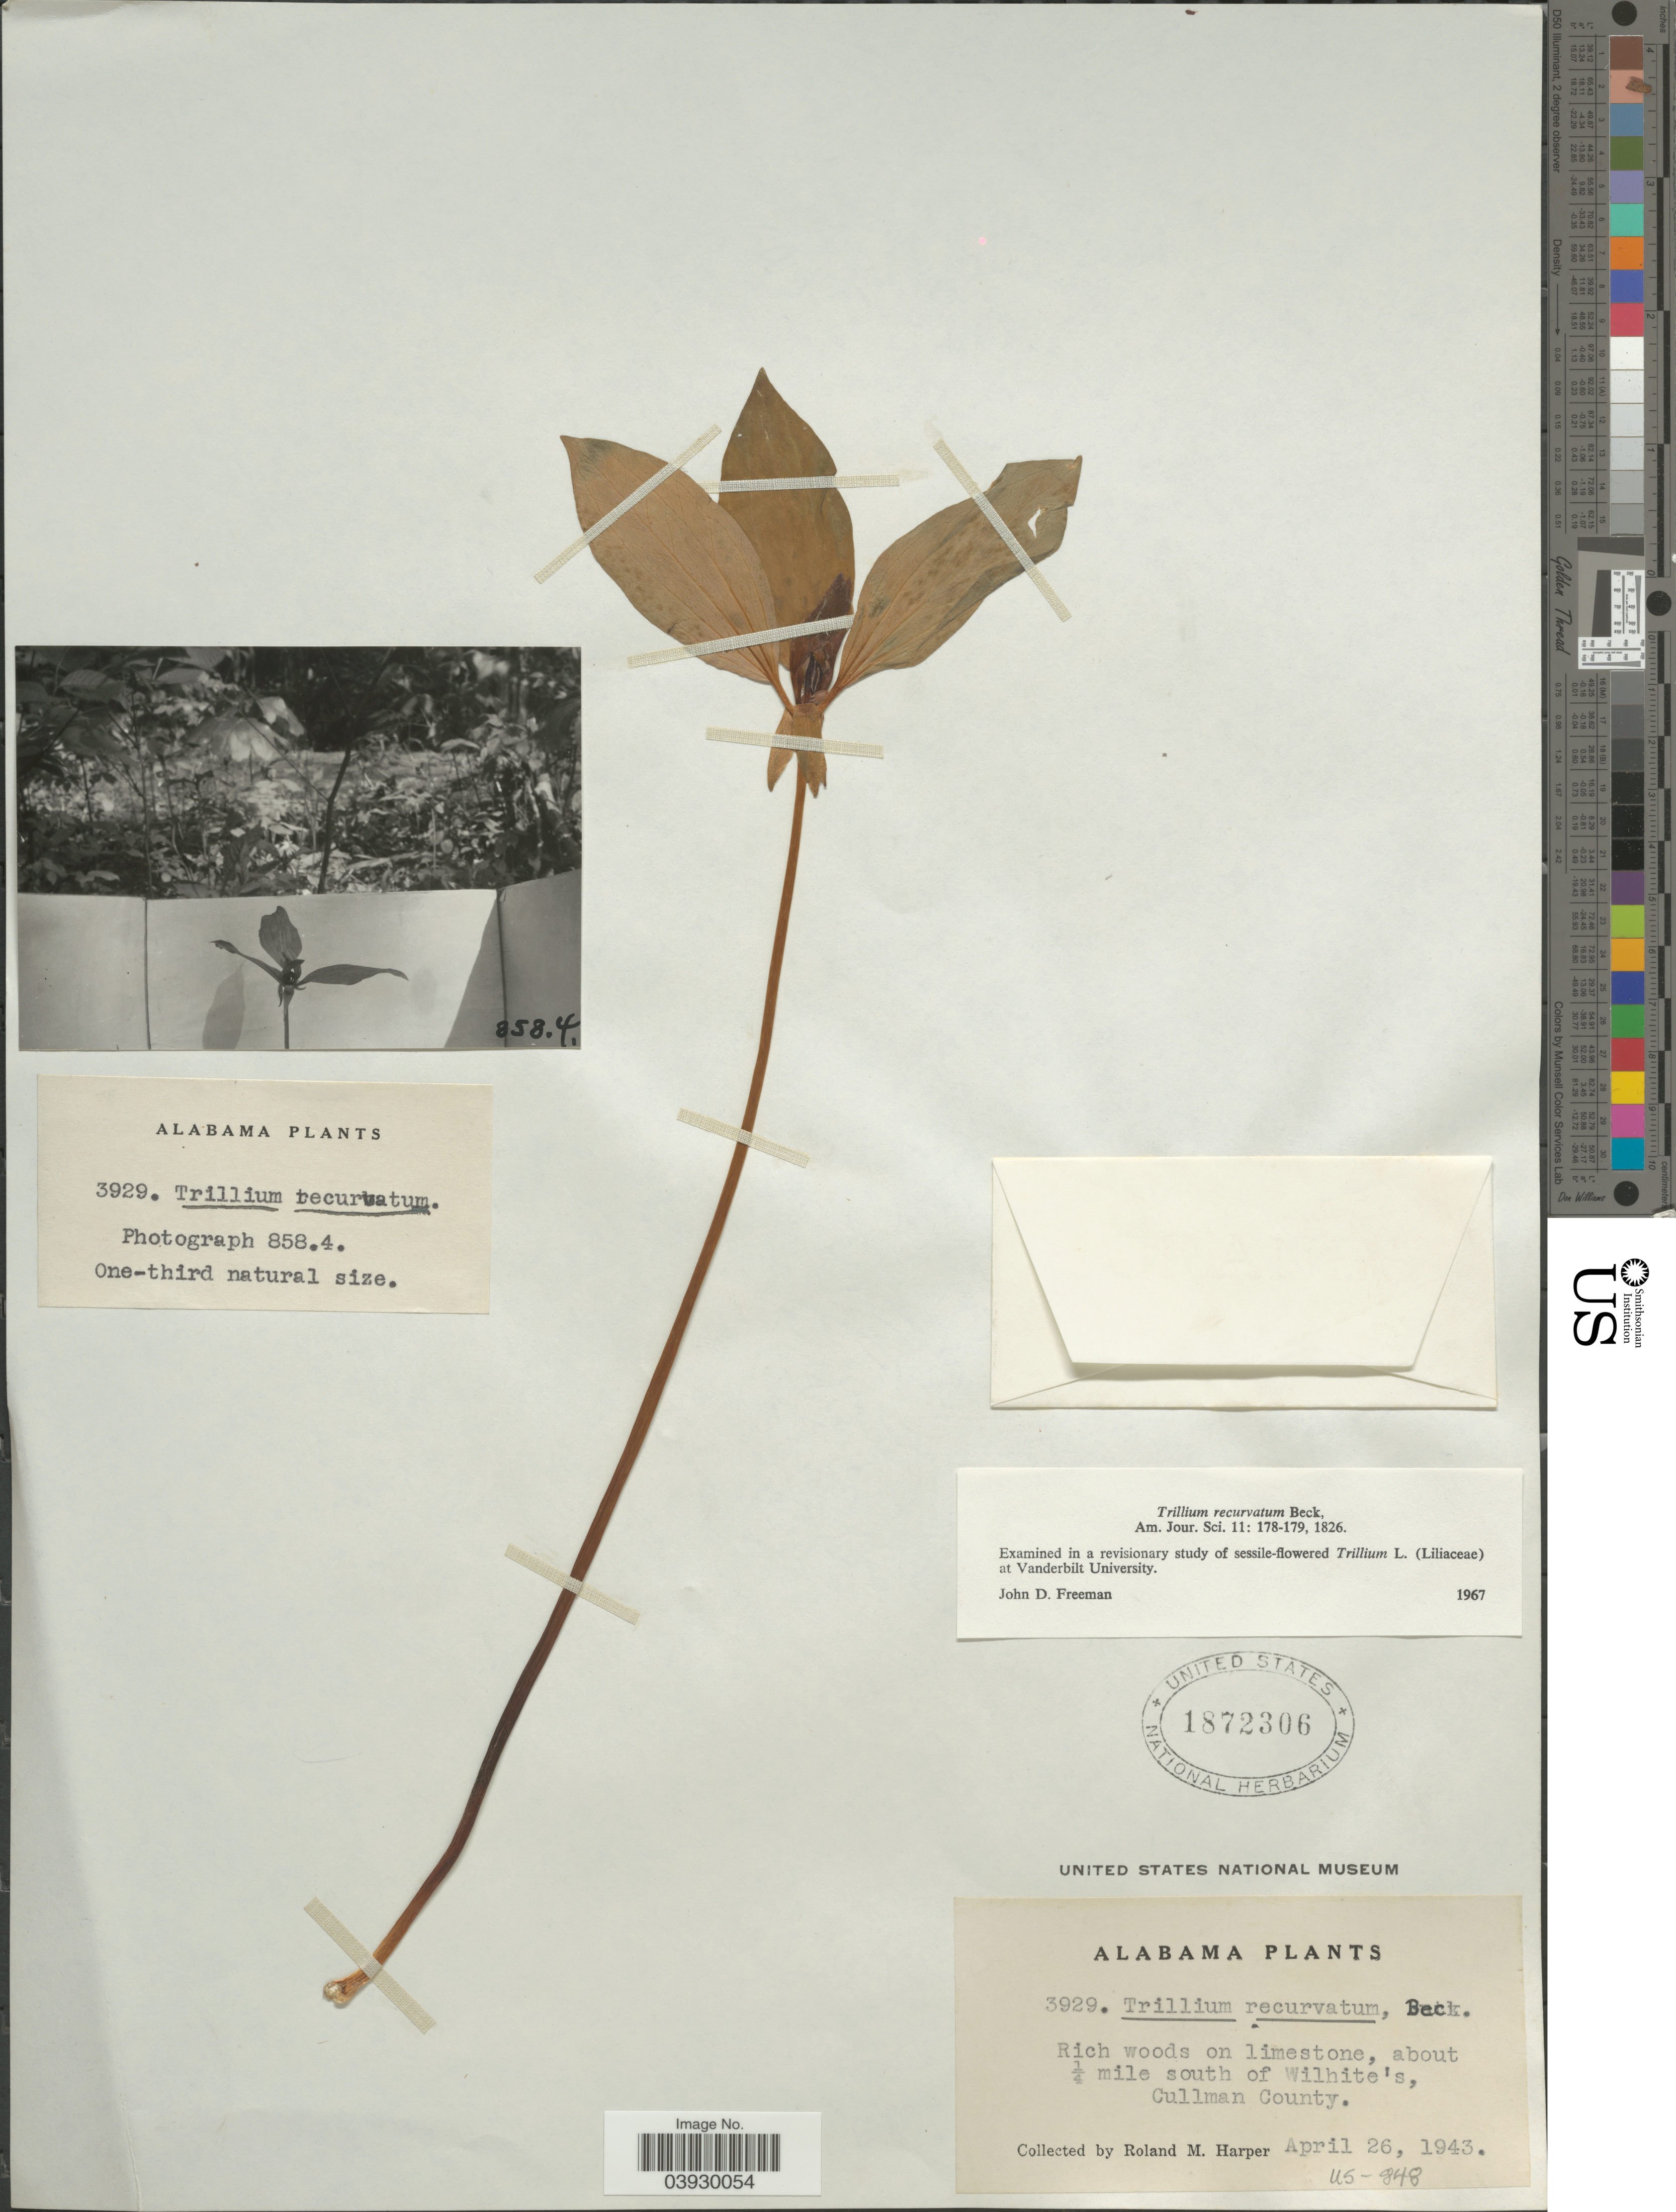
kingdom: Plantae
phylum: Tracheophyta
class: Liliopsida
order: Liliales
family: Melanthiaceae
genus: Trillium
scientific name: Trillium recurvatum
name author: L.C. Beck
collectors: R. M. Harper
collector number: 3929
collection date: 1943-04-26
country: United States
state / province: Alabama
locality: Rich woods on limestone, about ¼ mile south of Wilhite's, Cullman County.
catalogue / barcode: US 1872306